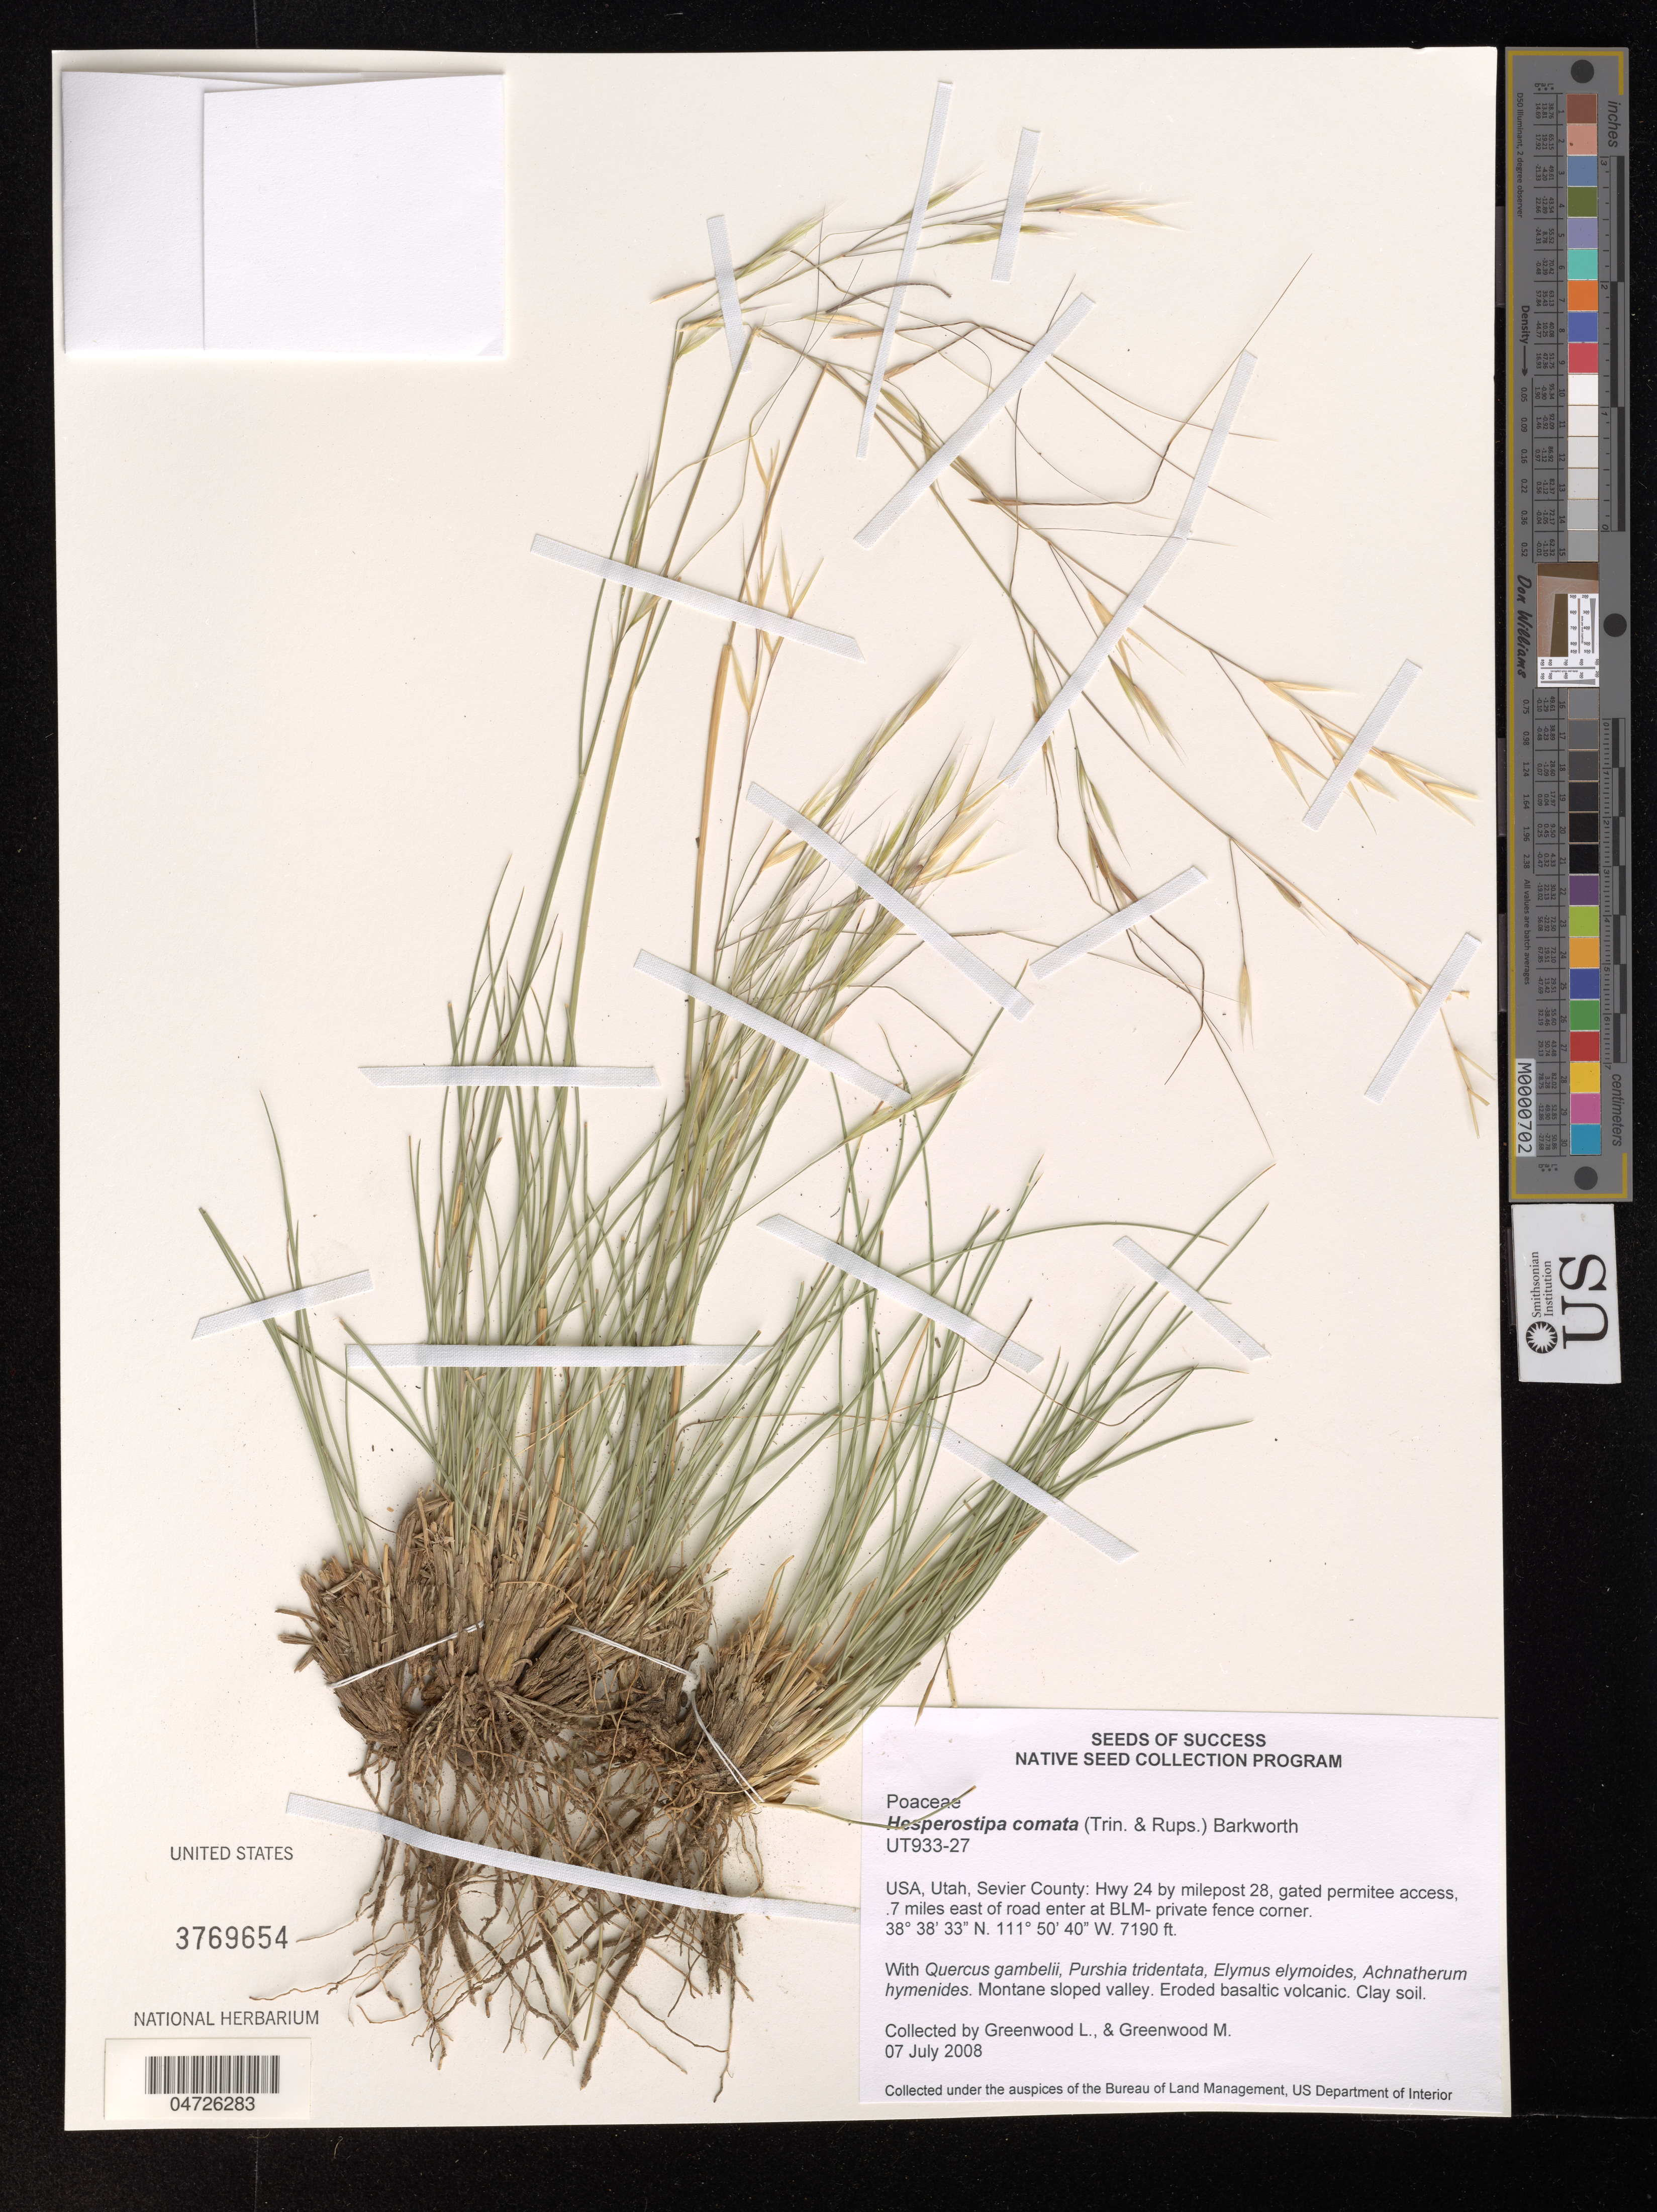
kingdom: Plantae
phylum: Tracheophyta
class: Liliopsida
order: Poales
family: Poaceae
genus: Hesperostipa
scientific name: Hesperostipa comata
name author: (Trin. & Rupr.) Barkworth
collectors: L. Greenwood & Greenwood, M.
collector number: UT933-27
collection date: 2008-07-07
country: United States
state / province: Utah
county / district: Sevier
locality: Sevier County: Hwy 24 by milepost 28, gated permitee access, .7 miles east of road enter at BLM-private fence corner.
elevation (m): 2192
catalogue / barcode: US 3769654